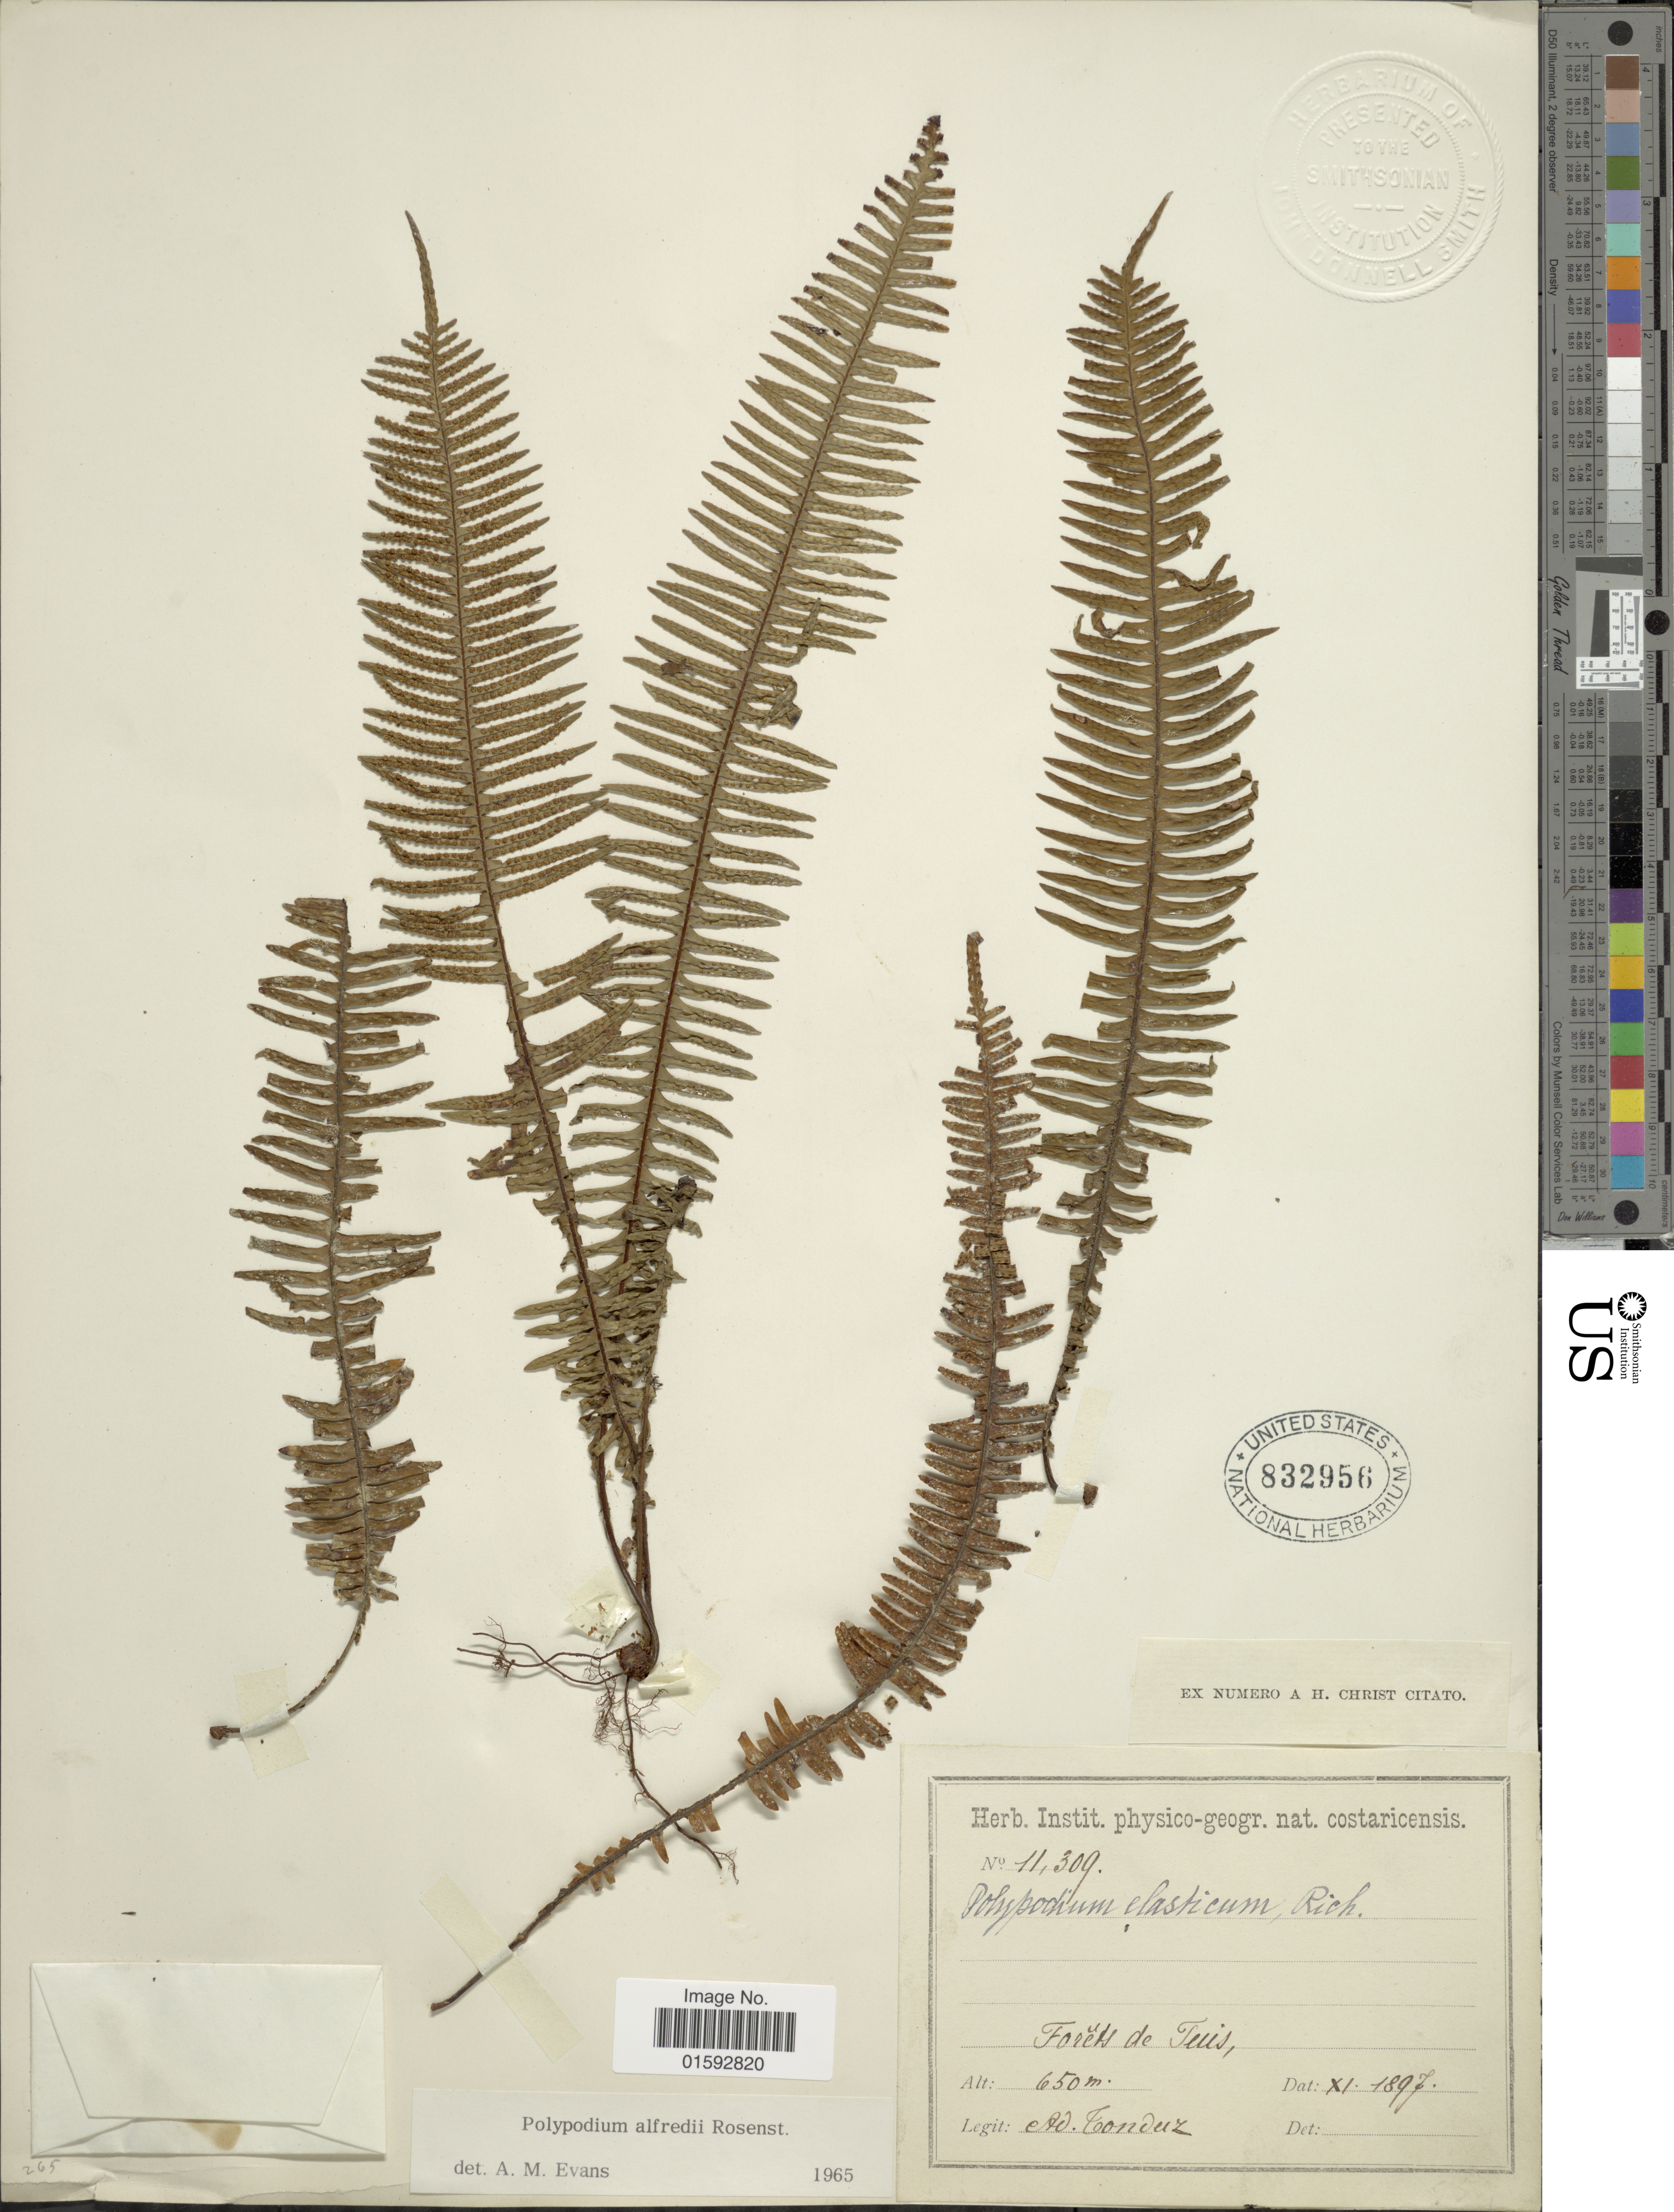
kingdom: Plantae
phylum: Tracheophyta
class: Polypodiopsida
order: Polypodiales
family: Polypodiaceae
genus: Pecluma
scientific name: Pecluma alfredii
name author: (Rosenst.) M.G. Price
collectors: A. Tonduz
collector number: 11309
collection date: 1897-11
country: Costa Rica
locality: Forêts de Tuis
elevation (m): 650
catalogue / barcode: US 832956